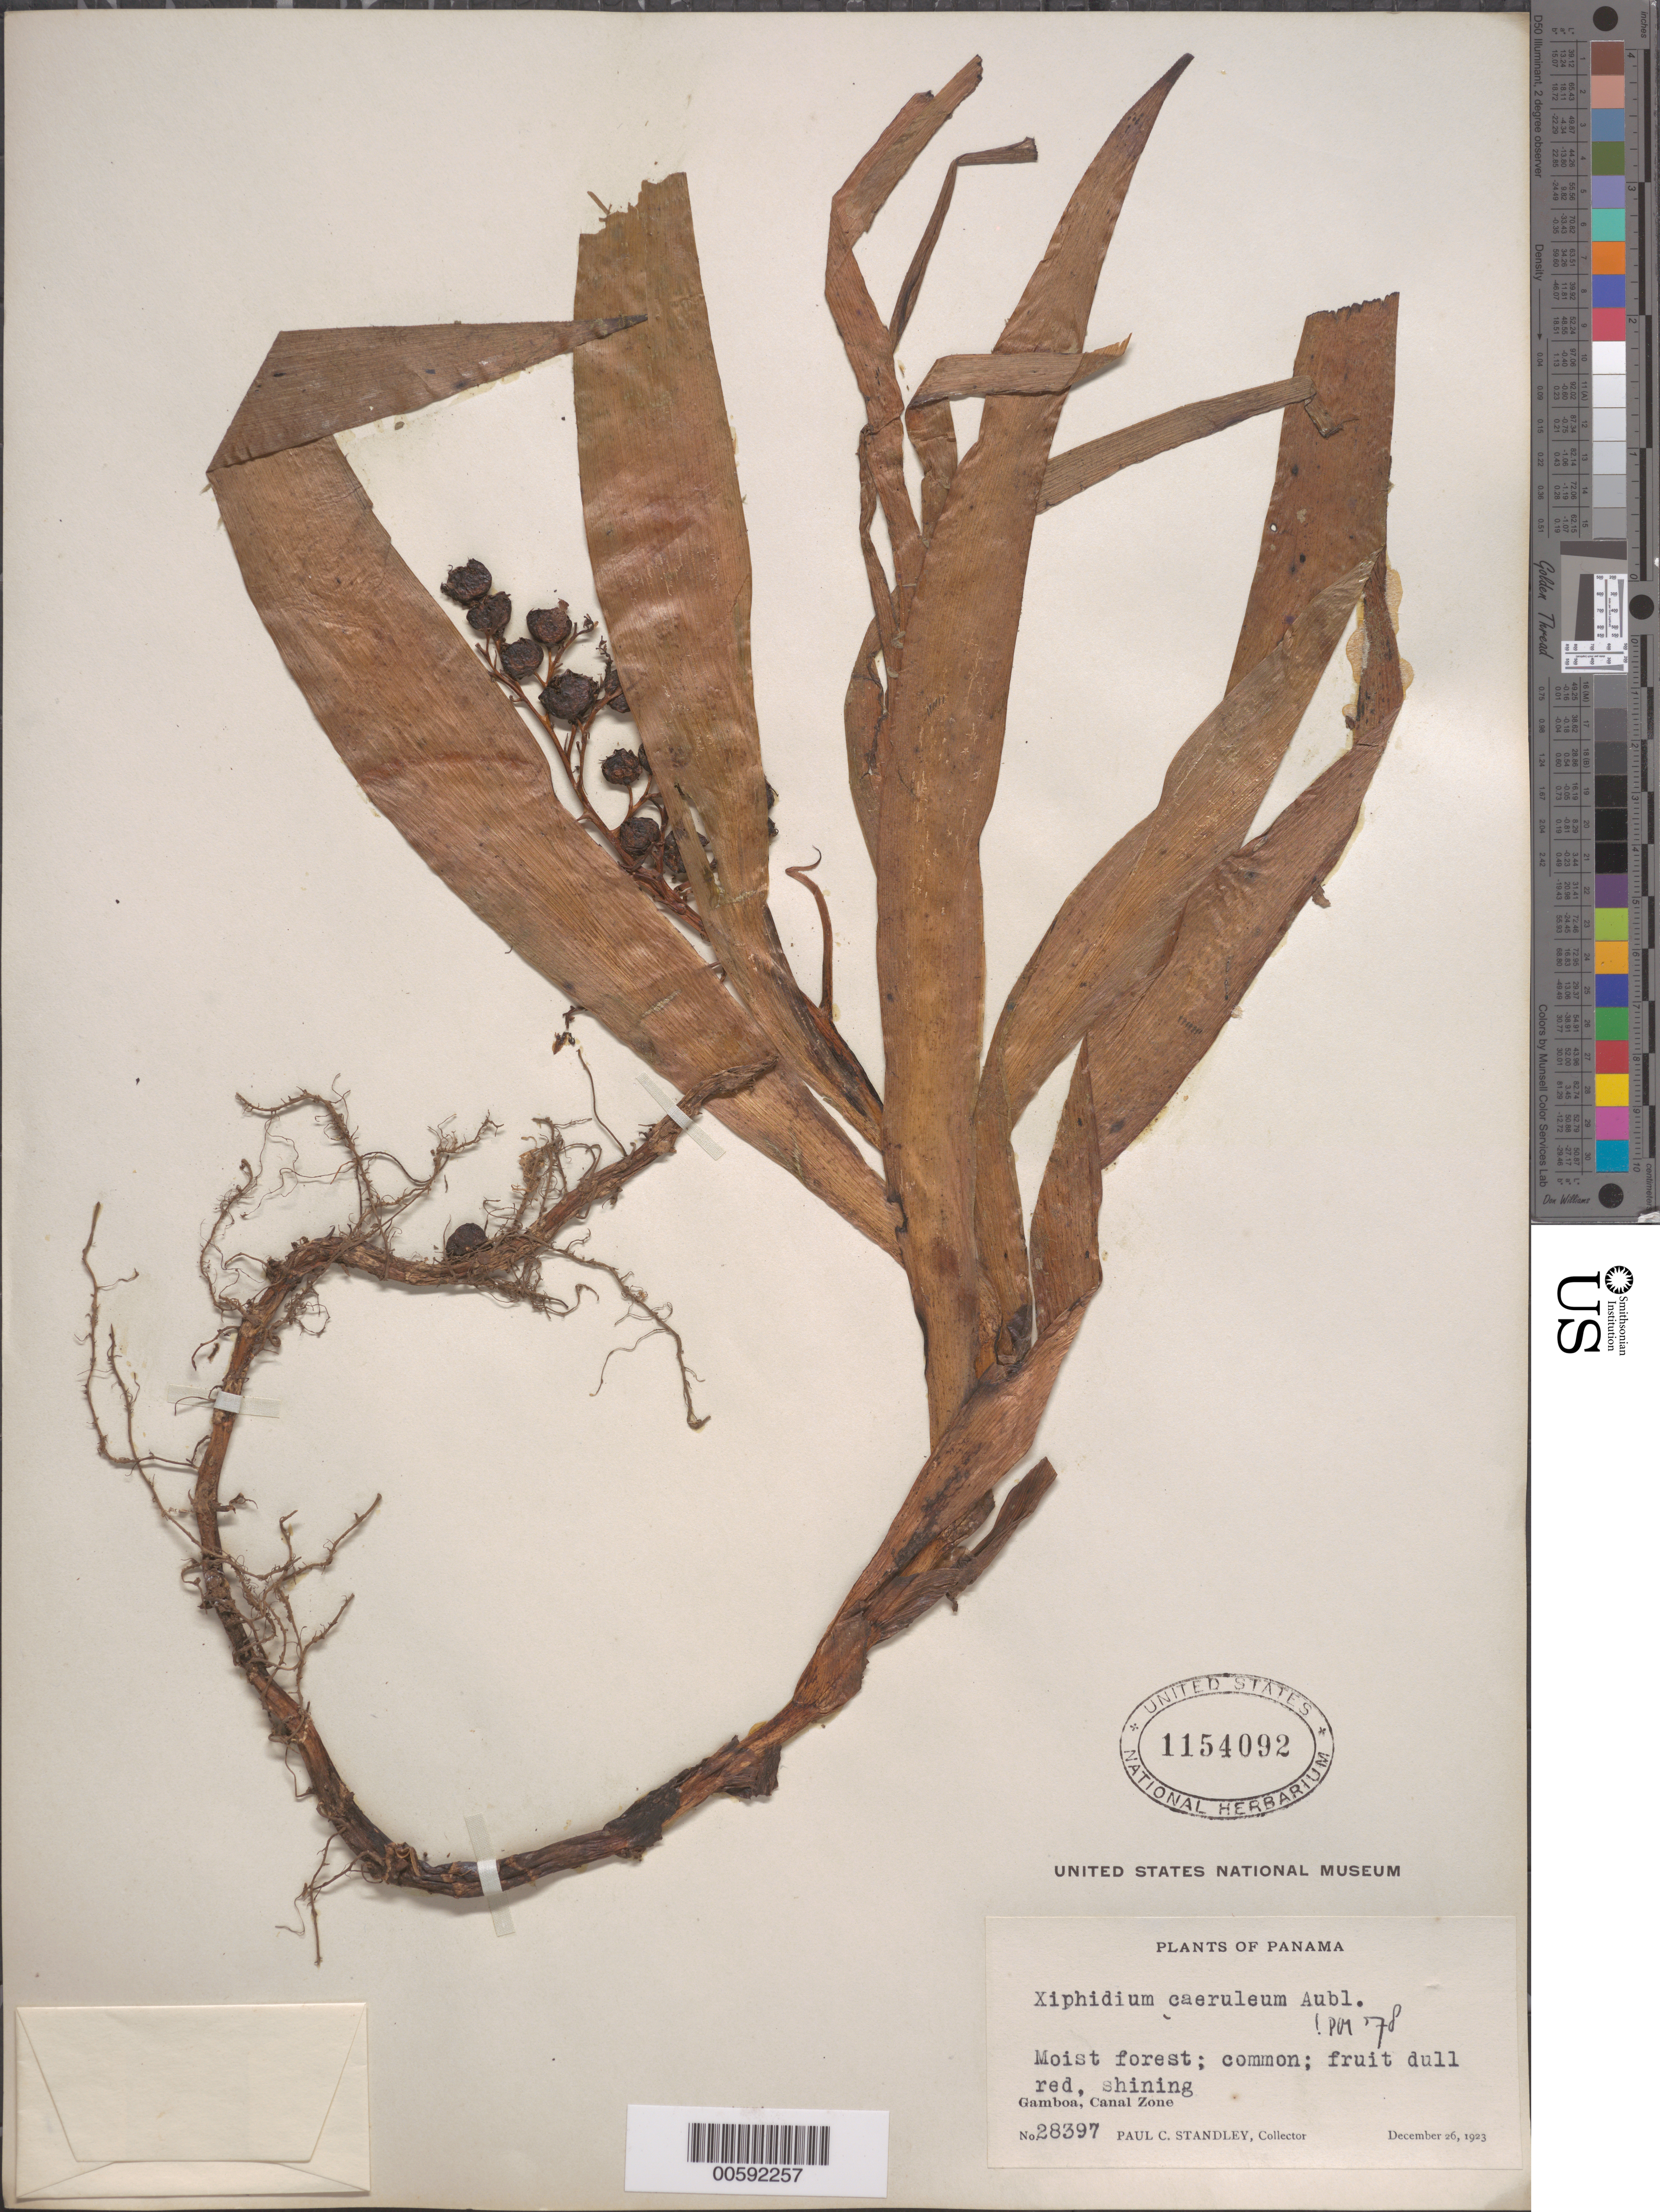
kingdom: Plantae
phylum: Tracheophyta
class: Liliopsida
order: Commelinales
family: Haemodoraceae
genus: Xiphidium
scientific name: Xiphidium caeruleum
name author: Aubl.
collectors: P. C. Standley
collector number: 28397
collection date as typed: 26 Dec 1923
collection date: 1923-12-26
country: Panama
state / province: Colón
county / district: Canal Zone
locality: Gamboa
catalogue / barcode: US 1154092